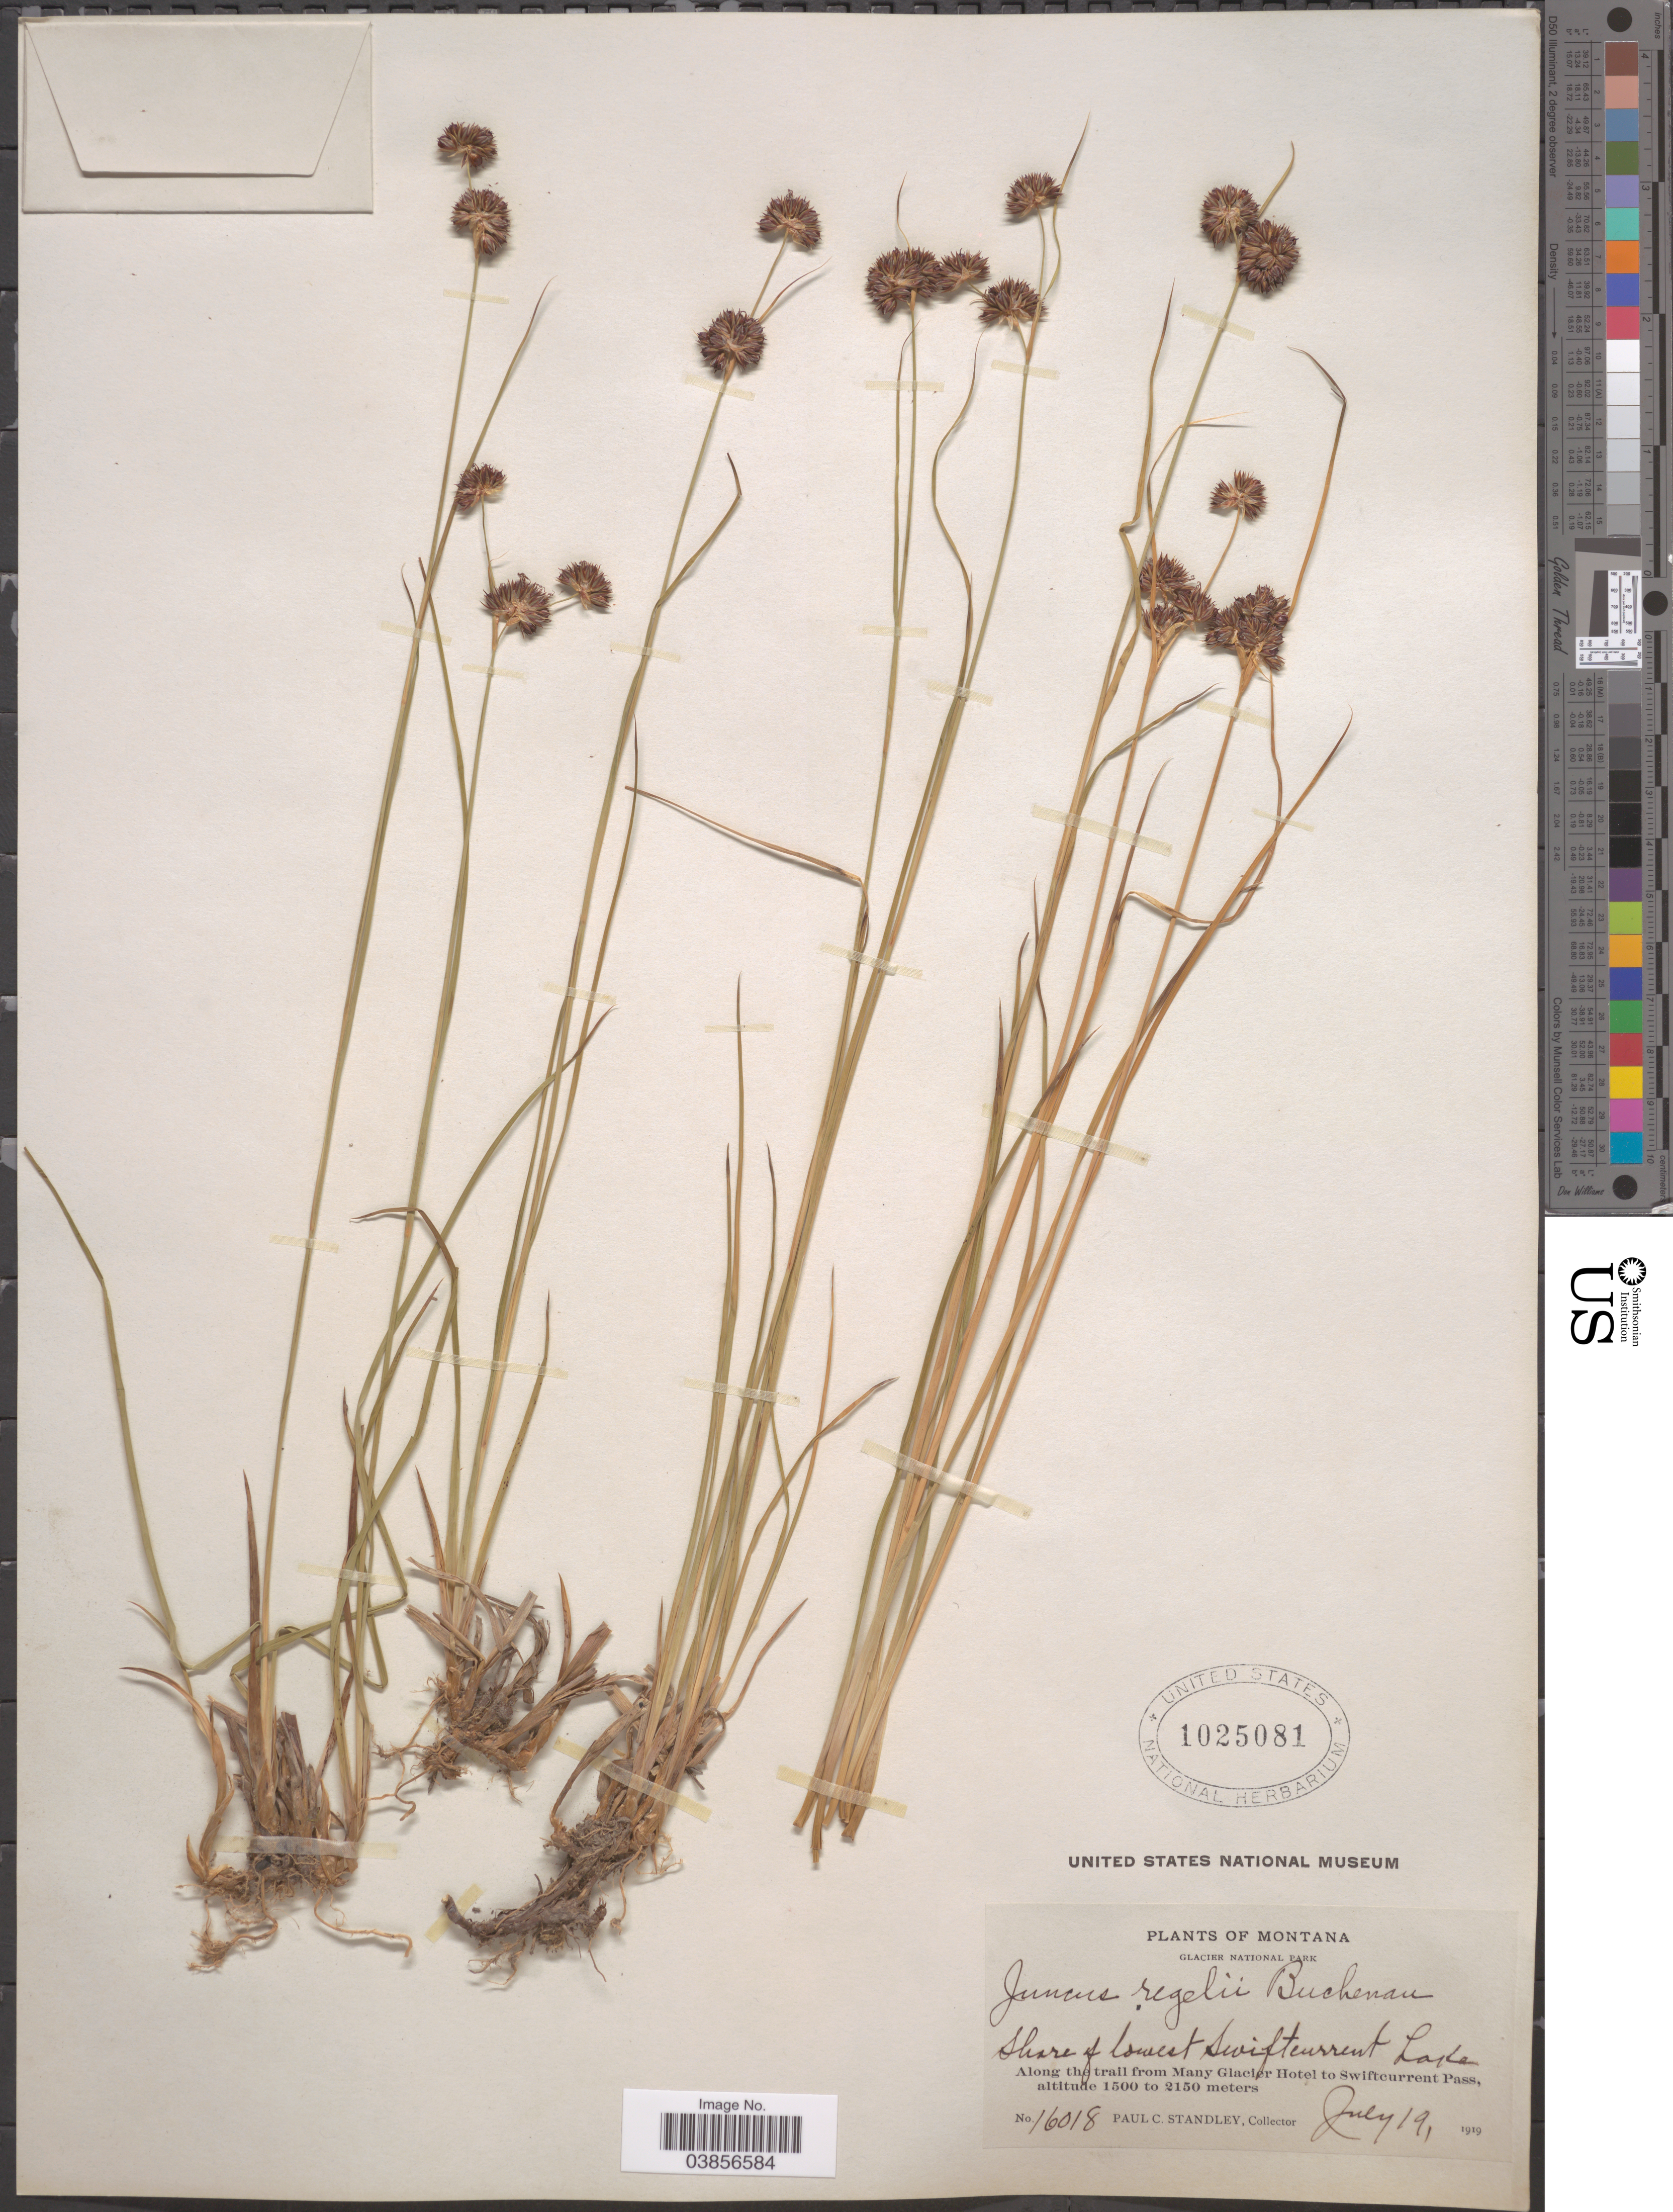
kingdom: Plantae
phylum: Tracheophyta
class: Liliopsida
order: Poales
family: Juncaceae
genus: Juncus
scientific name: Juncus regelii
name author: Buchenau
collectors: P. C. Standley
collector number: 16018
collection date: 1919-07-19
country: United States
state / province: Montana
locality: Glacier National Park. Along the trail from Many Glacier Hotel to Swiftcurrent Pass.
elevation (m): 1500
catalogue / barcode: US 1025081